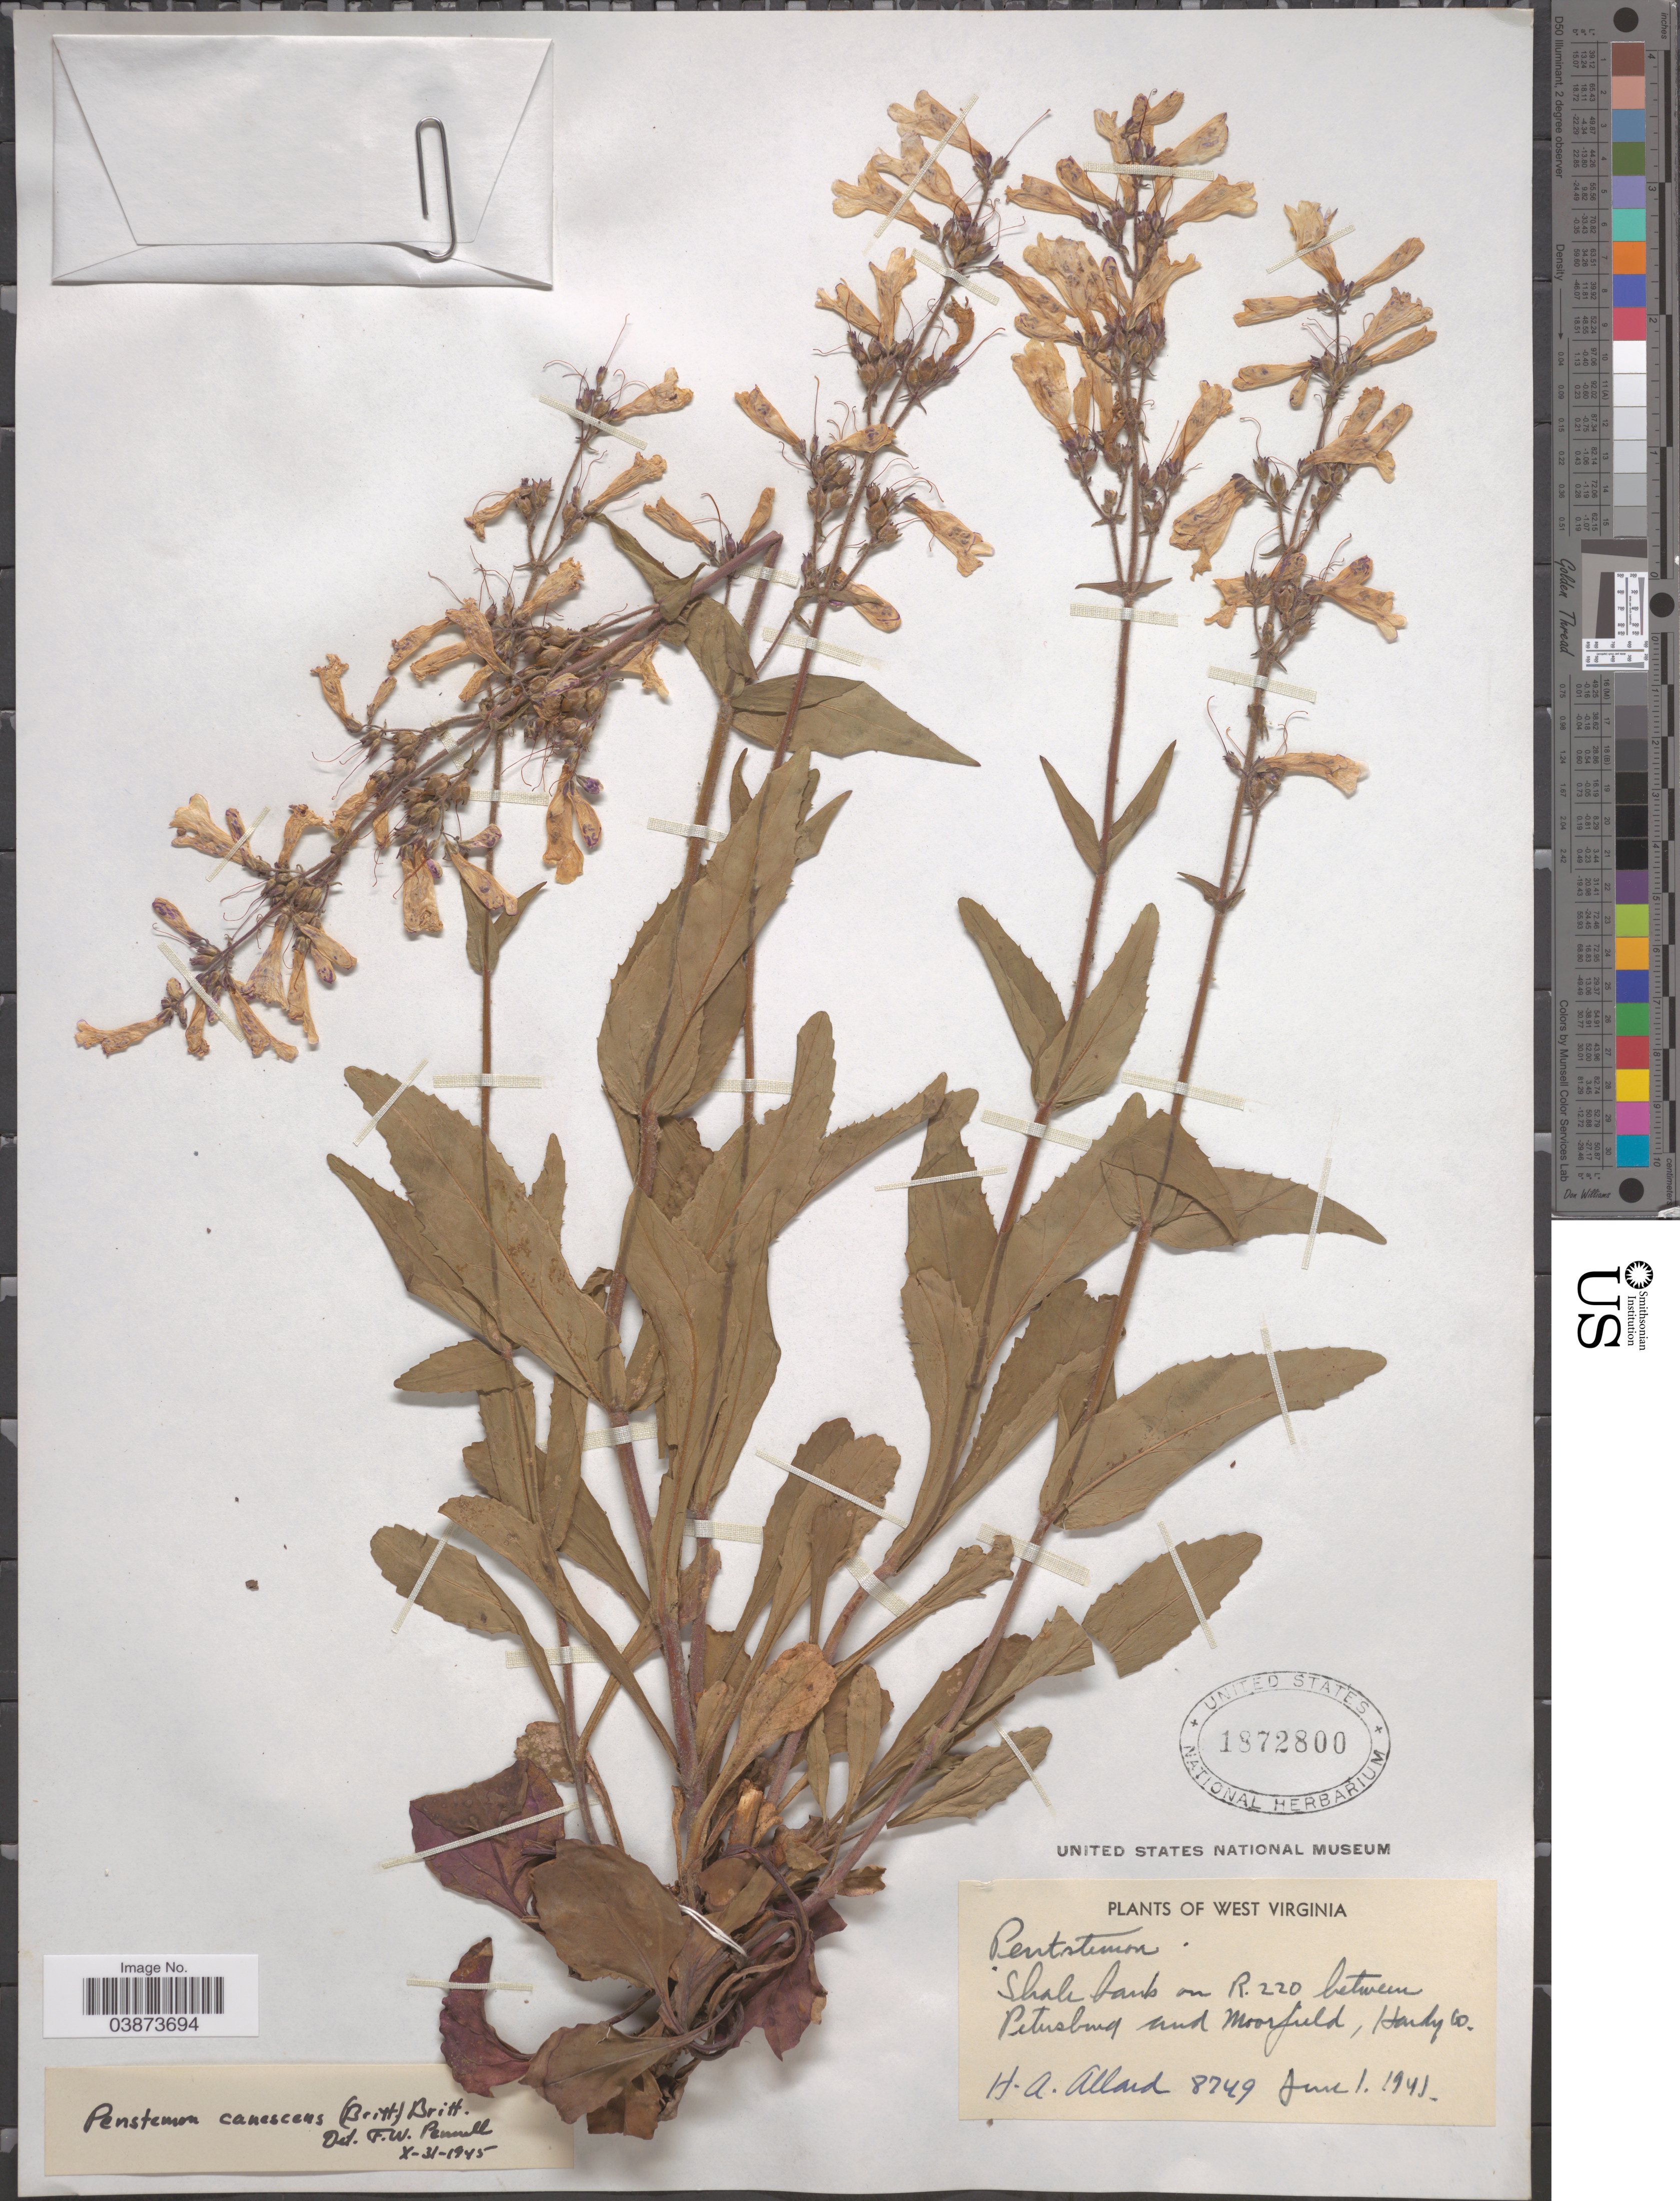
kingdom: Plantae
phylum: Tracheophyta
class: Magnoliopsida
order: Lamiales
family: Plantaginaceae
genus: Penstemon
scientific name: Penstemon canescens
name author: L.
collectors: H. A. Allard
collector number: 8749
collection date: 1941-06-01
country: United States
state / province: West Virginia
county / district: Hardy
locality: Shale bank on R. 220 between Petersburg and Moorfield, Hardy Co.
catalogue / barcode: US 1872800